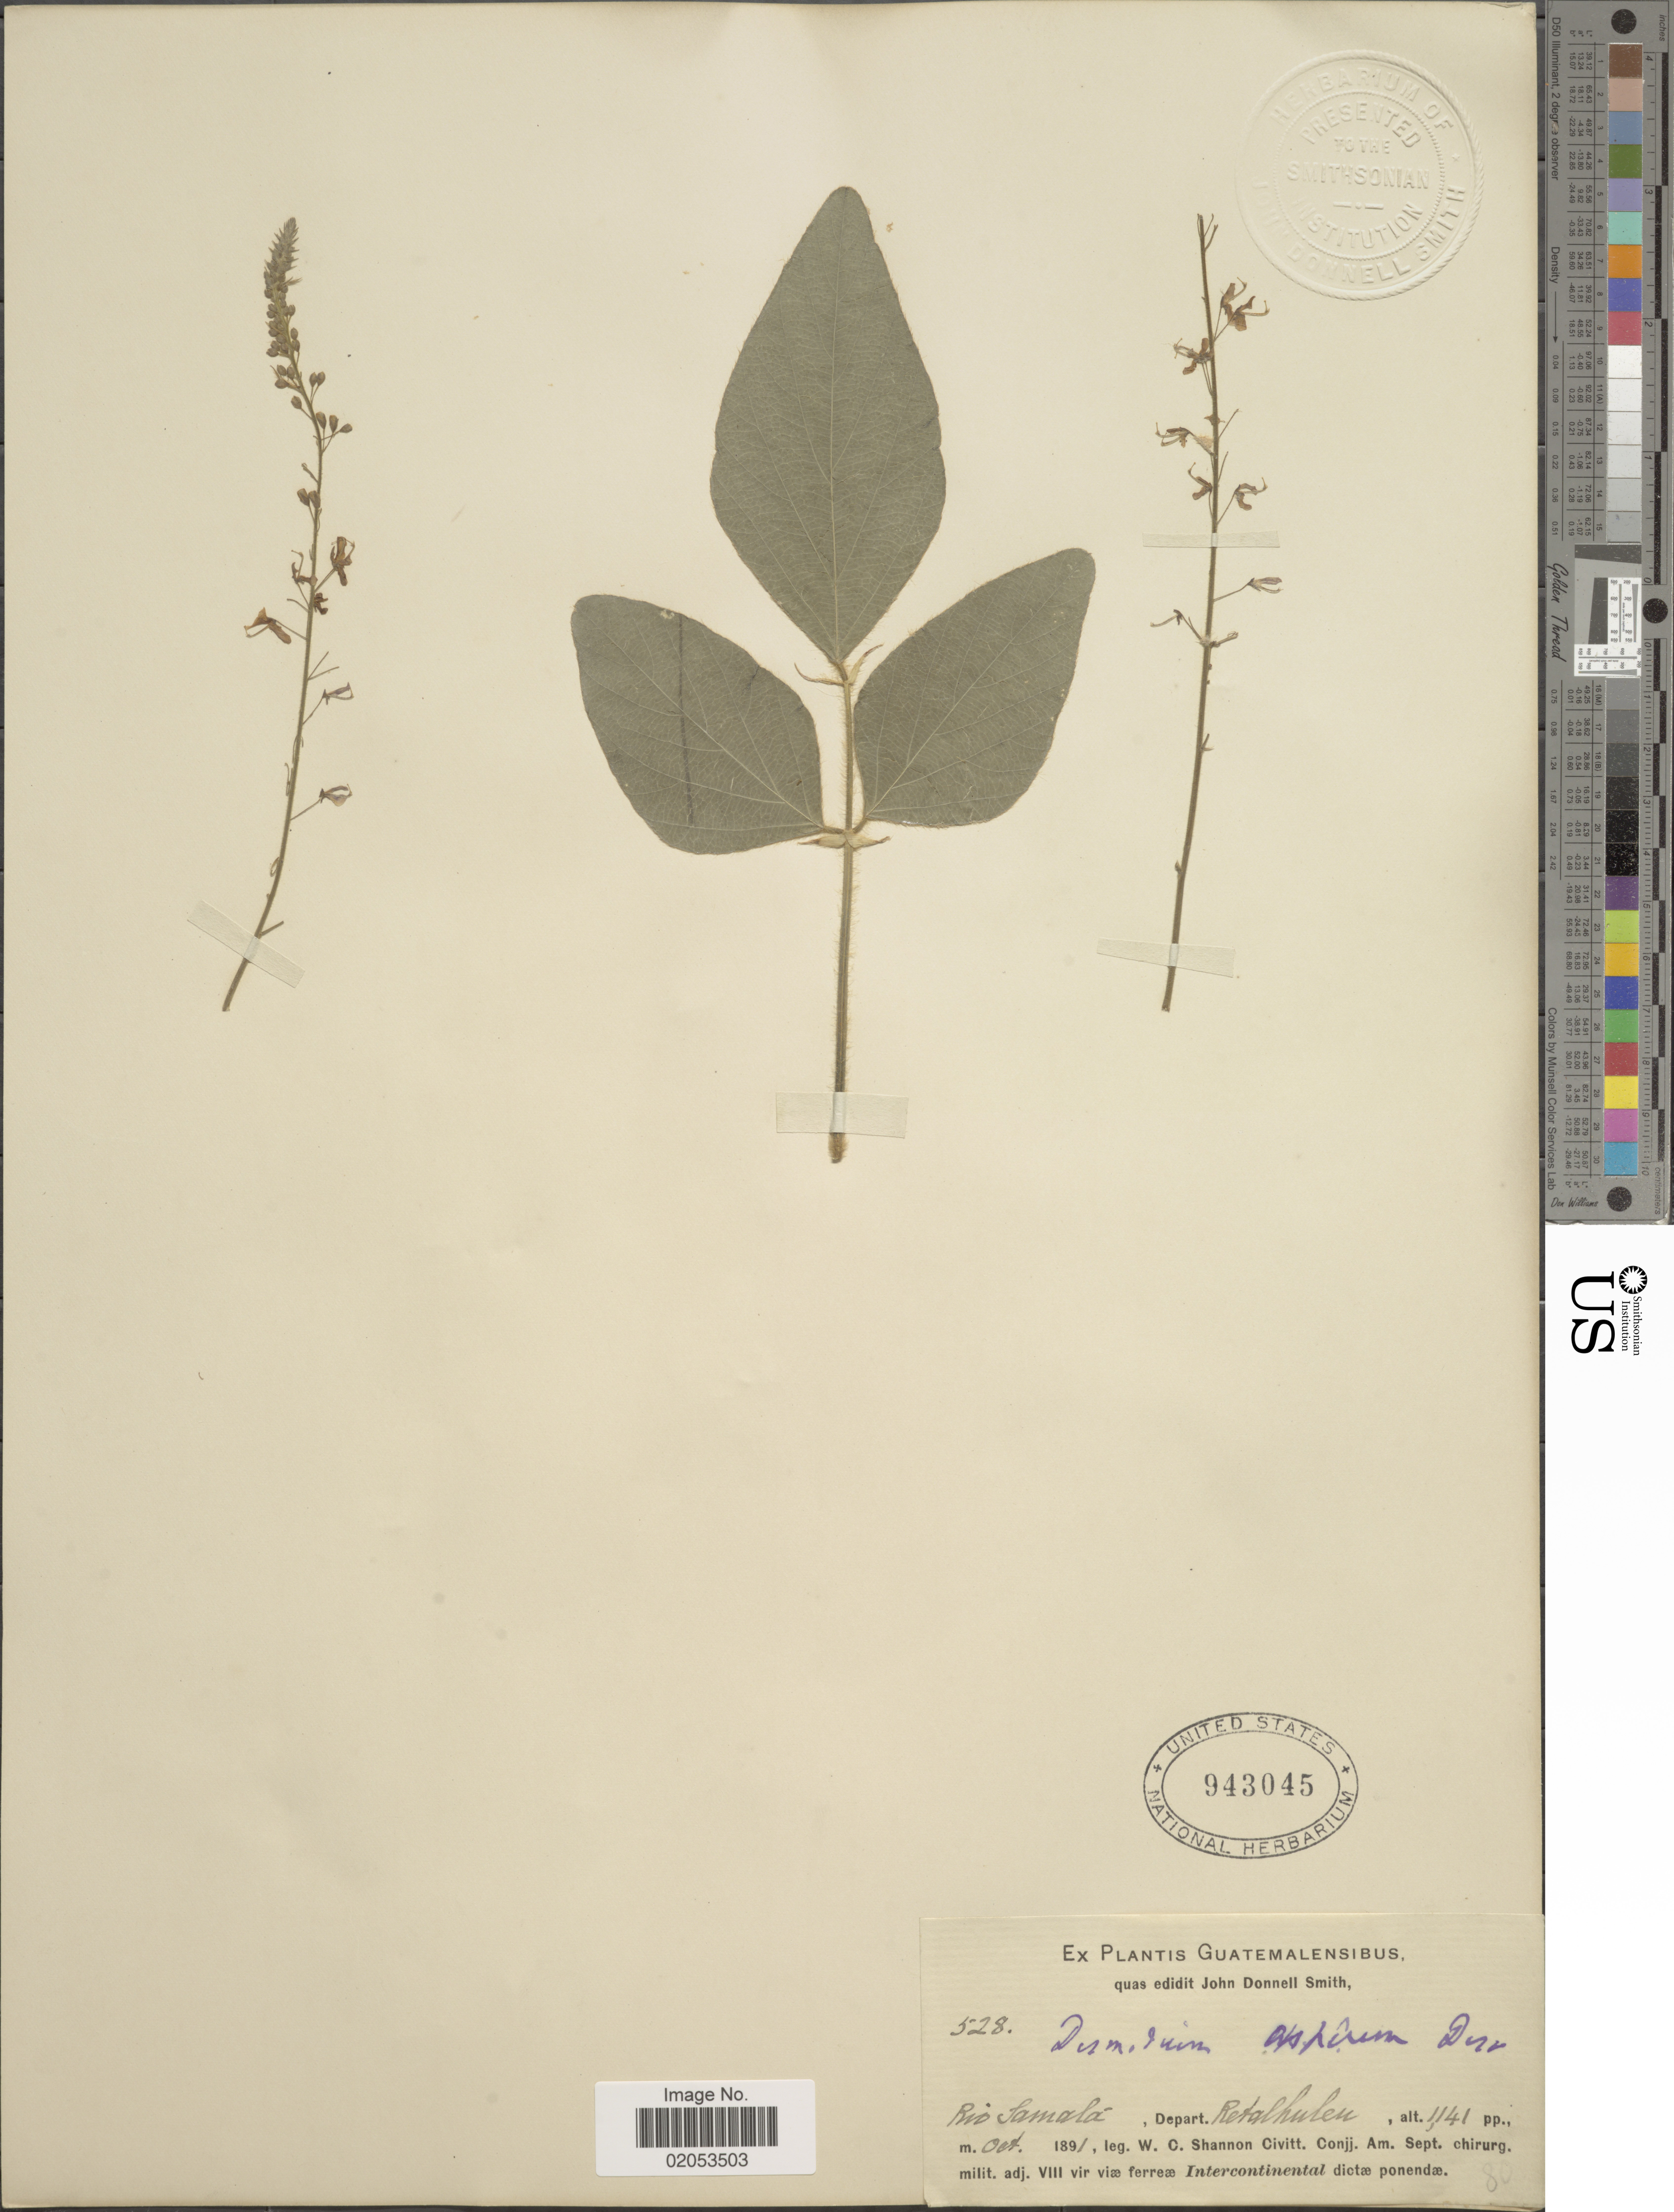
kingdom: Plantae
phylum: Tracheophyta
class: Magnoliopsida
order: Fabales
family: Fabaceae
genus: Desmodium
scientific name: Desmodium distortum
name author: (Aubl.) J.F. Macbr.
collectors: W. C. Shannon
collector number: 528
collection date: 1891-10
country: Guatemala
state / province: Retalhuleu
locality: Rio Samalá, Depart Retalhuleu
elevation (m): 348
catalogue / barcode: US 943045